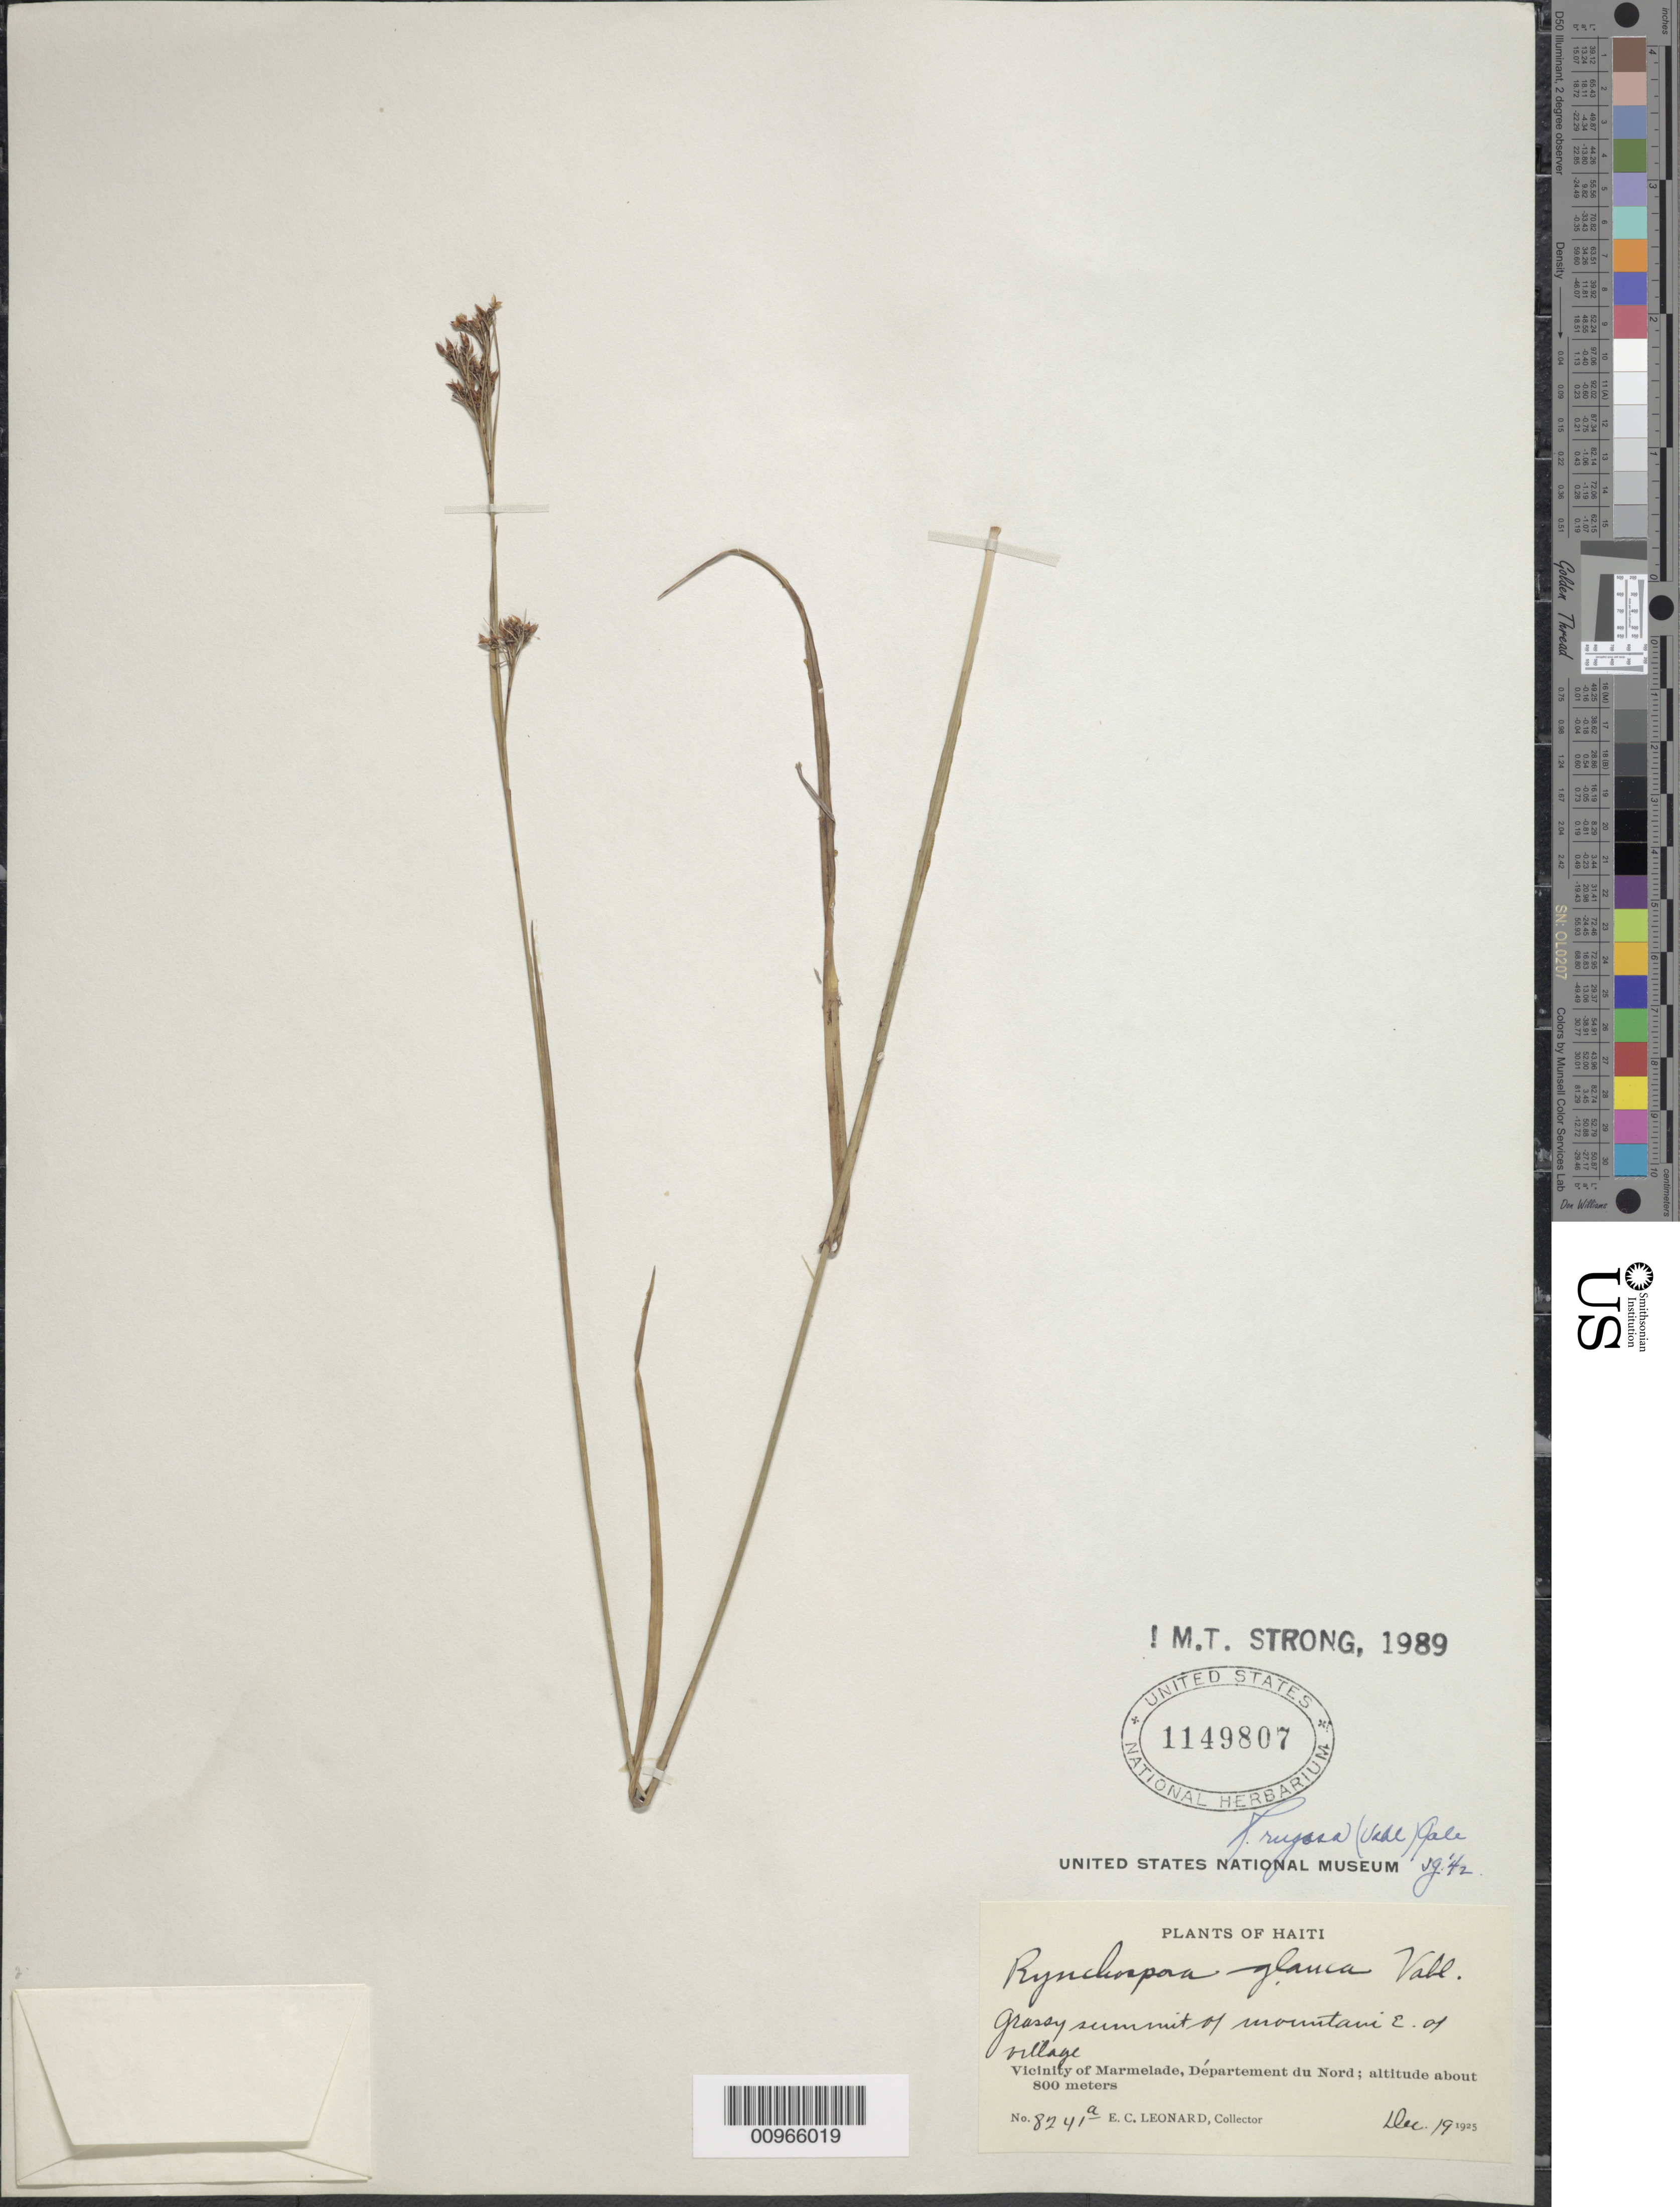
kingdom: Plantae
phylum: Tracheophyta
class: Liliopsida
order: Poales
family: Cyperaceae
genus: Rhynchospora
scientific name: Rhynchospora rugosa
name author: (Vahl) Gale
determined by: Strong, M. T., (US), Smithsonian Institution - National Museum of Natural History (UNITED STATES)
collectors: E. C. Leonard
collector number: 8241A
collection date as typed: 19 Dec 1925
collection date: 1925-12-19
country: Haiti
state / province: Nord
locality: Vicinity of Marmelade, summit of mountain E of village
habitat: Grassy summit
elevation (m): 800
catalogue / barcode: US 1149807